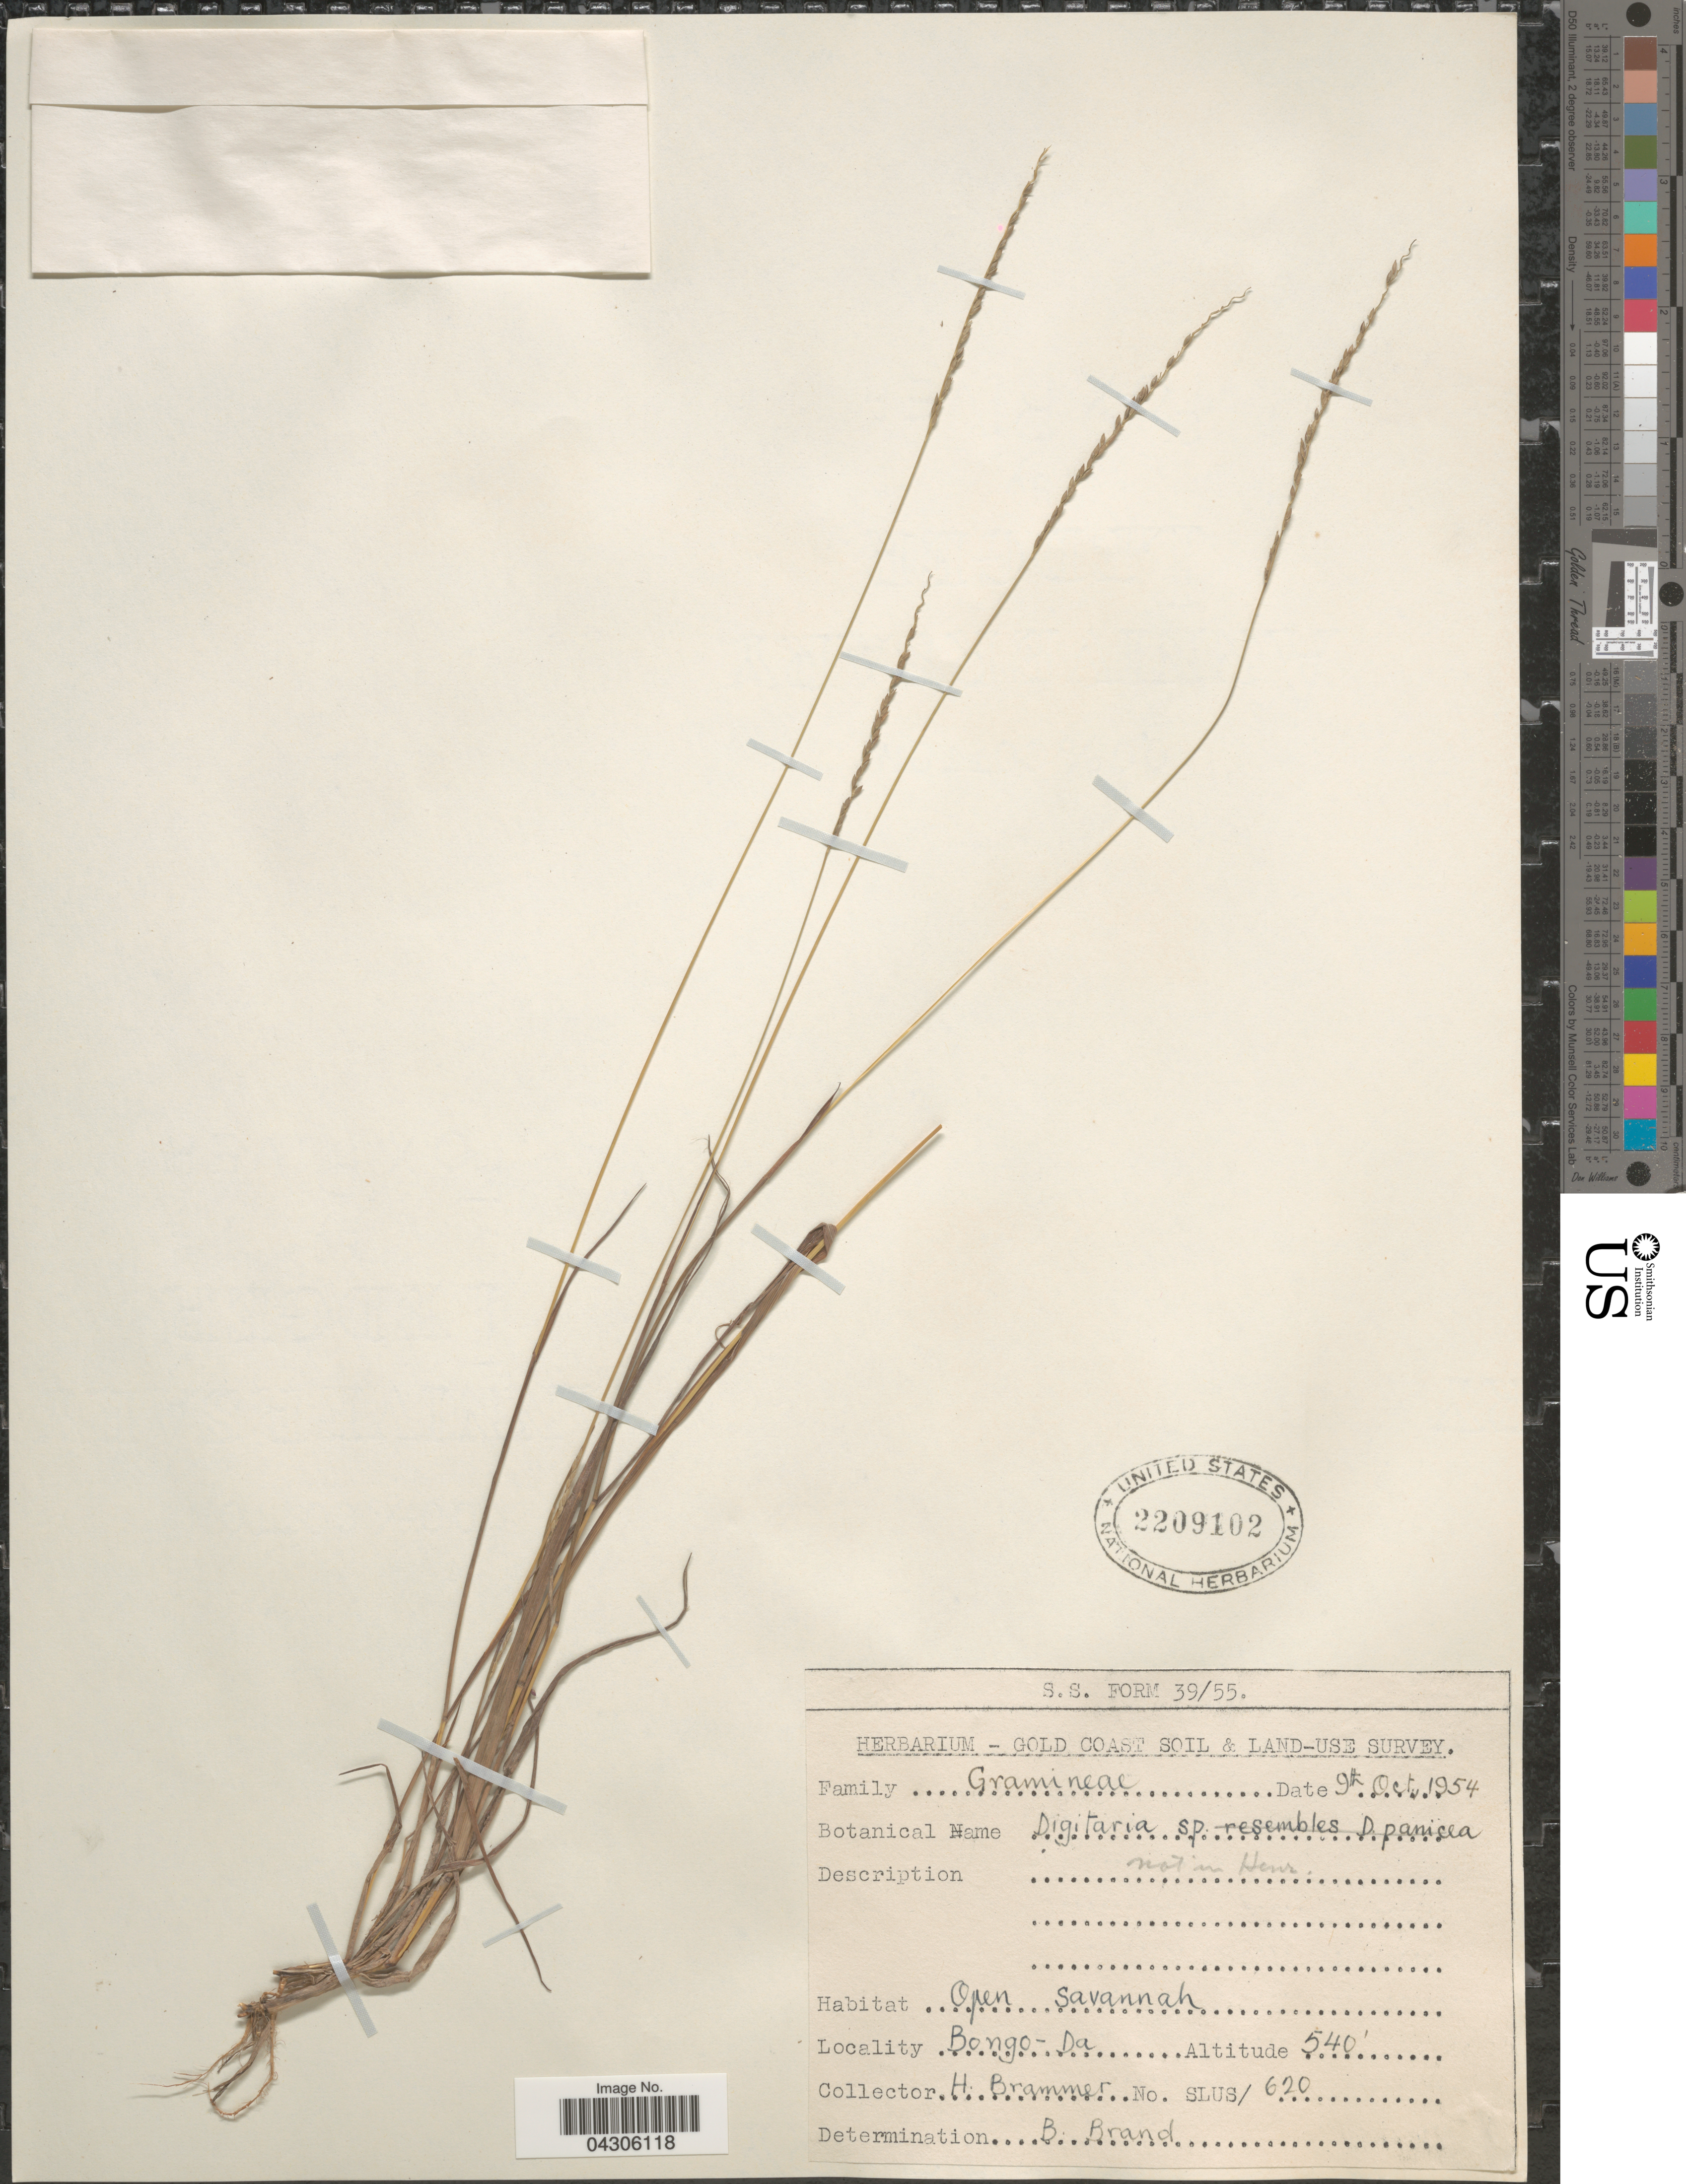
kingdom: Plantae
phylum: Tracheophyta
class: Liliopsida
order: Poales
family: Poaceae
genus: Digitaria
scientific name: Digitaria sp.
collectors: H. Brammer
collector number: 620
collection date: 1954-10-09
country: Ghana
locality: Gold Coast Soil & Land-Use Survey. Open savannah. Bongo-Da.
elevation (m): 165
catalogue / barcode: US 2209102